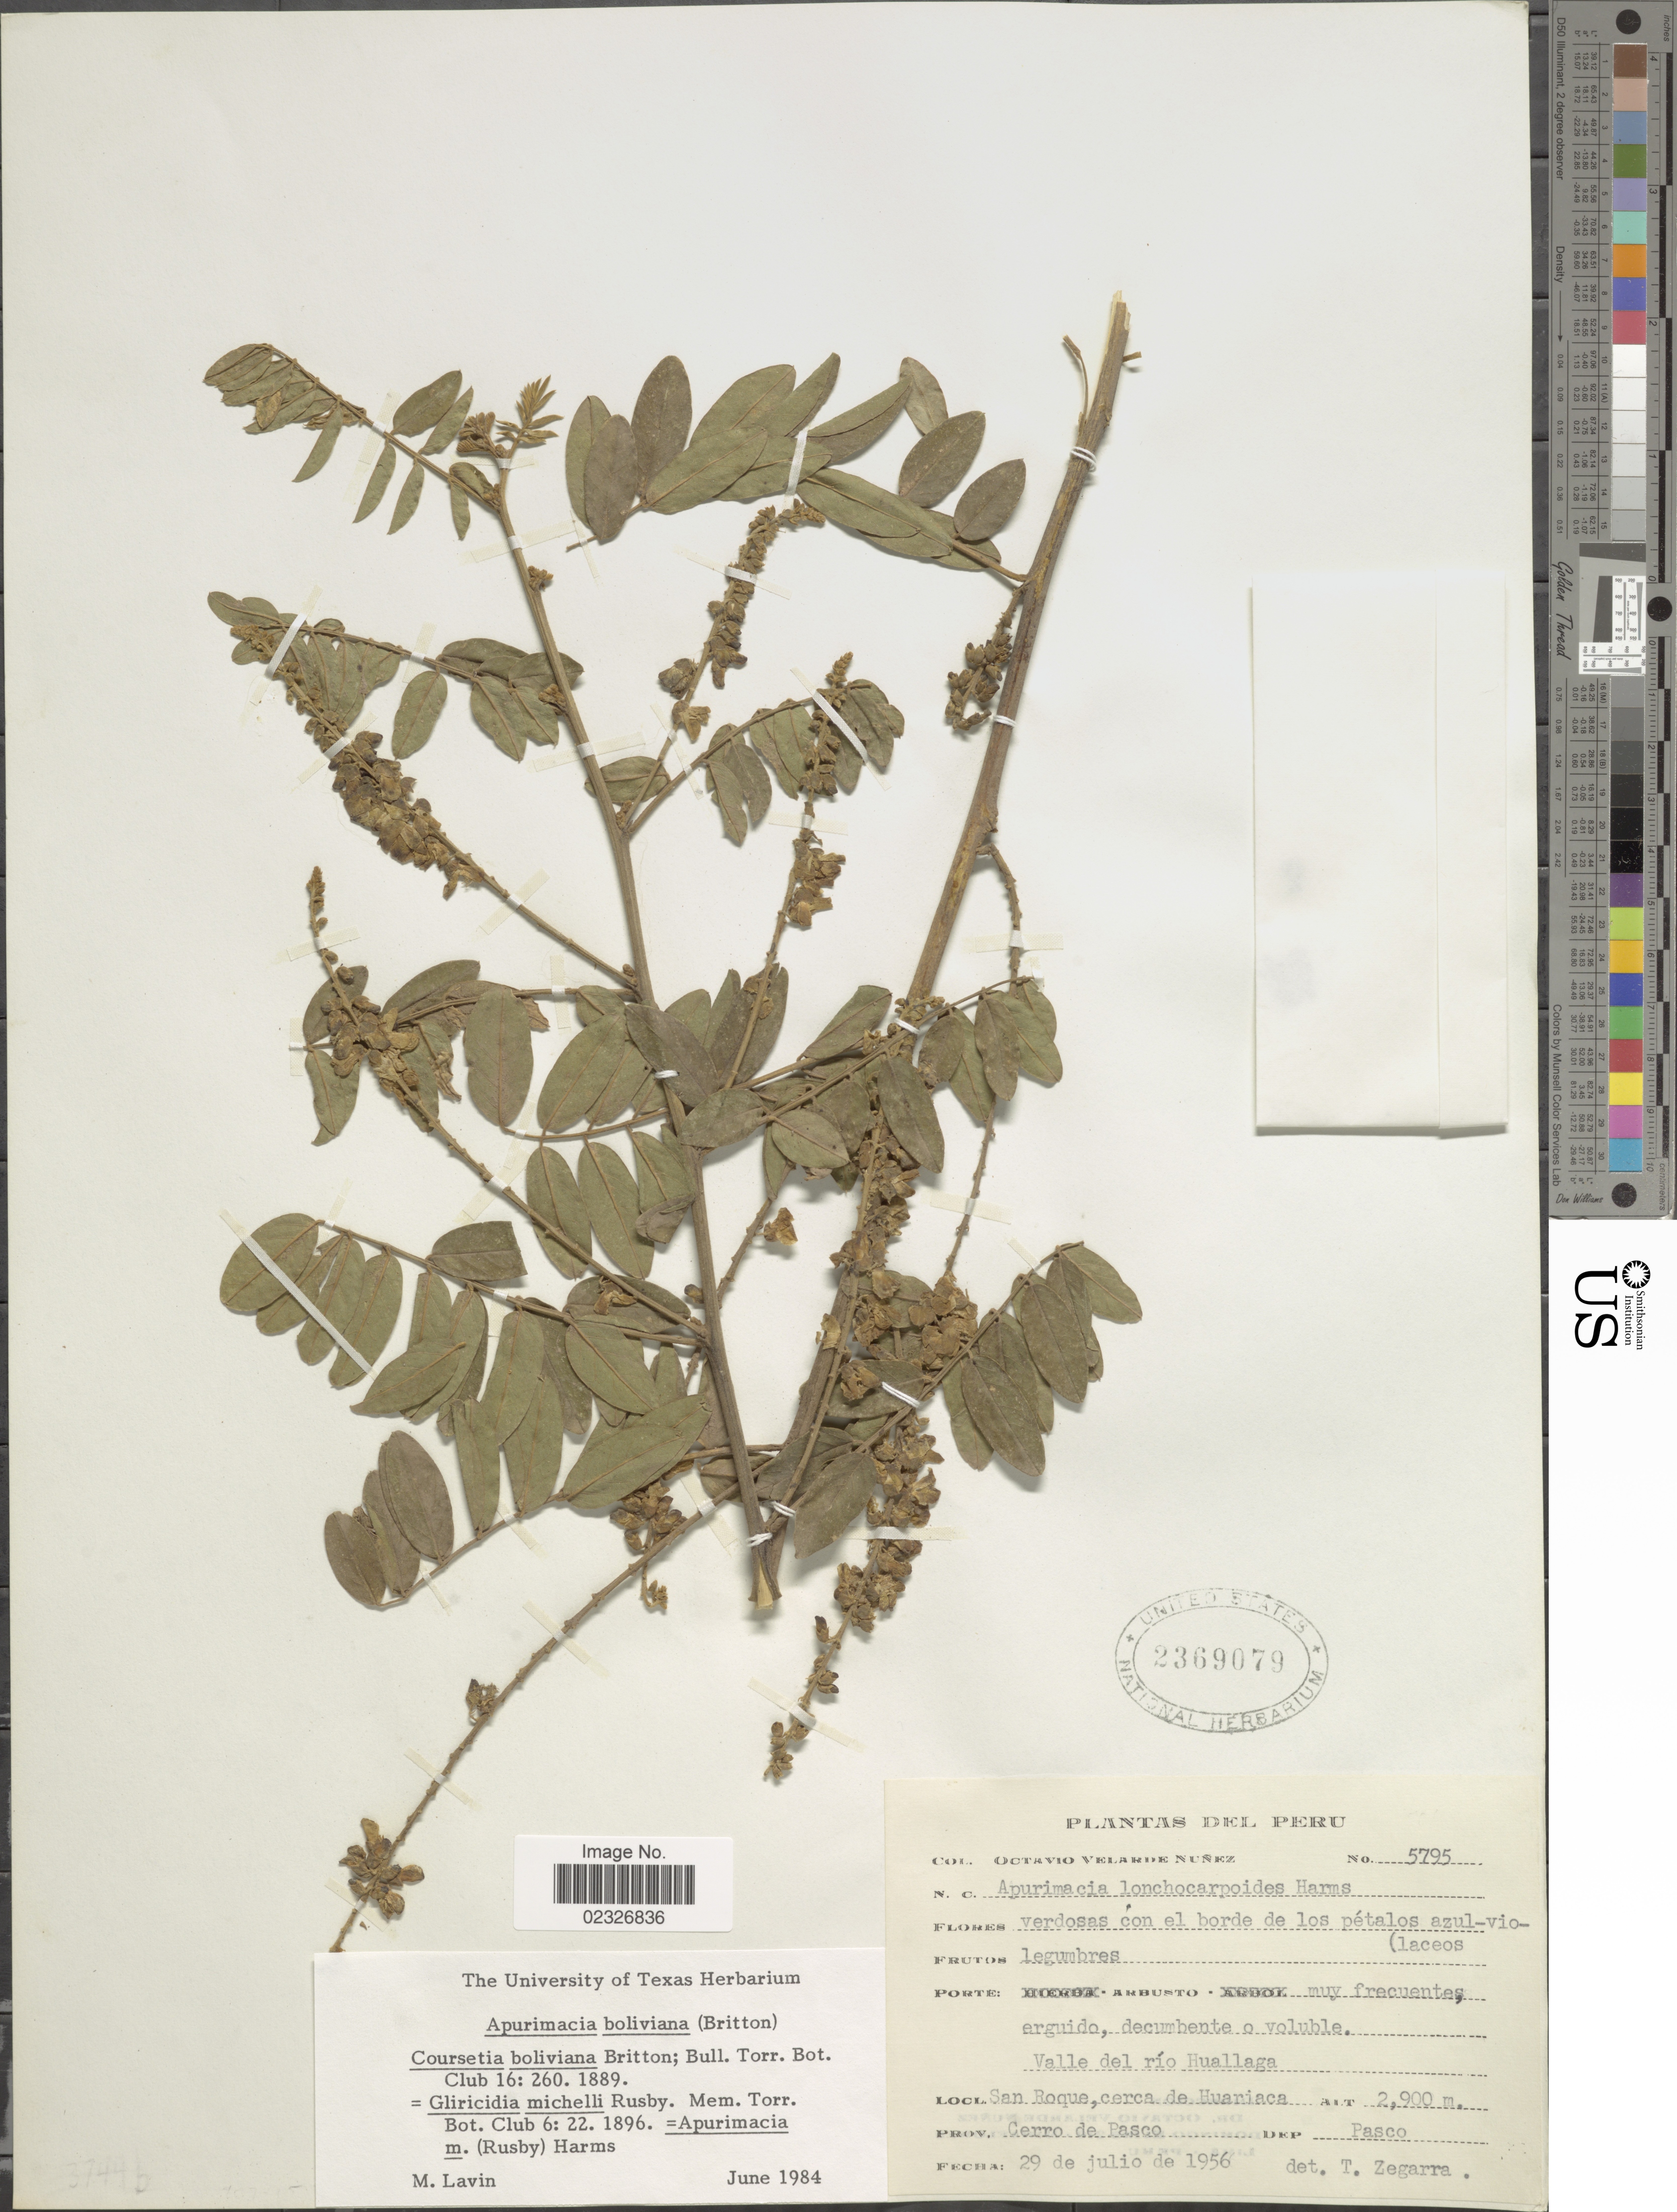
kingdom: Plantae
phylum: Tracheophyta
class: Magnoliopsida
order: Fabales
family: Fabaceae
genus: Apurimacia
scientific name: Apurimacia boliviana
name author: (Britton) Lavin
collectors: O. Nuñez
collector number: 5795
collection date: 1956-07-29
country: Peru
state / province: Pasco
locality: Valle del río Huallaga. San Roque, cerca de Huariaca. Prov. Cerro de Pasco. Dep. Pasco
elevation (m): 2900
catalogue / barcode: US 2369079